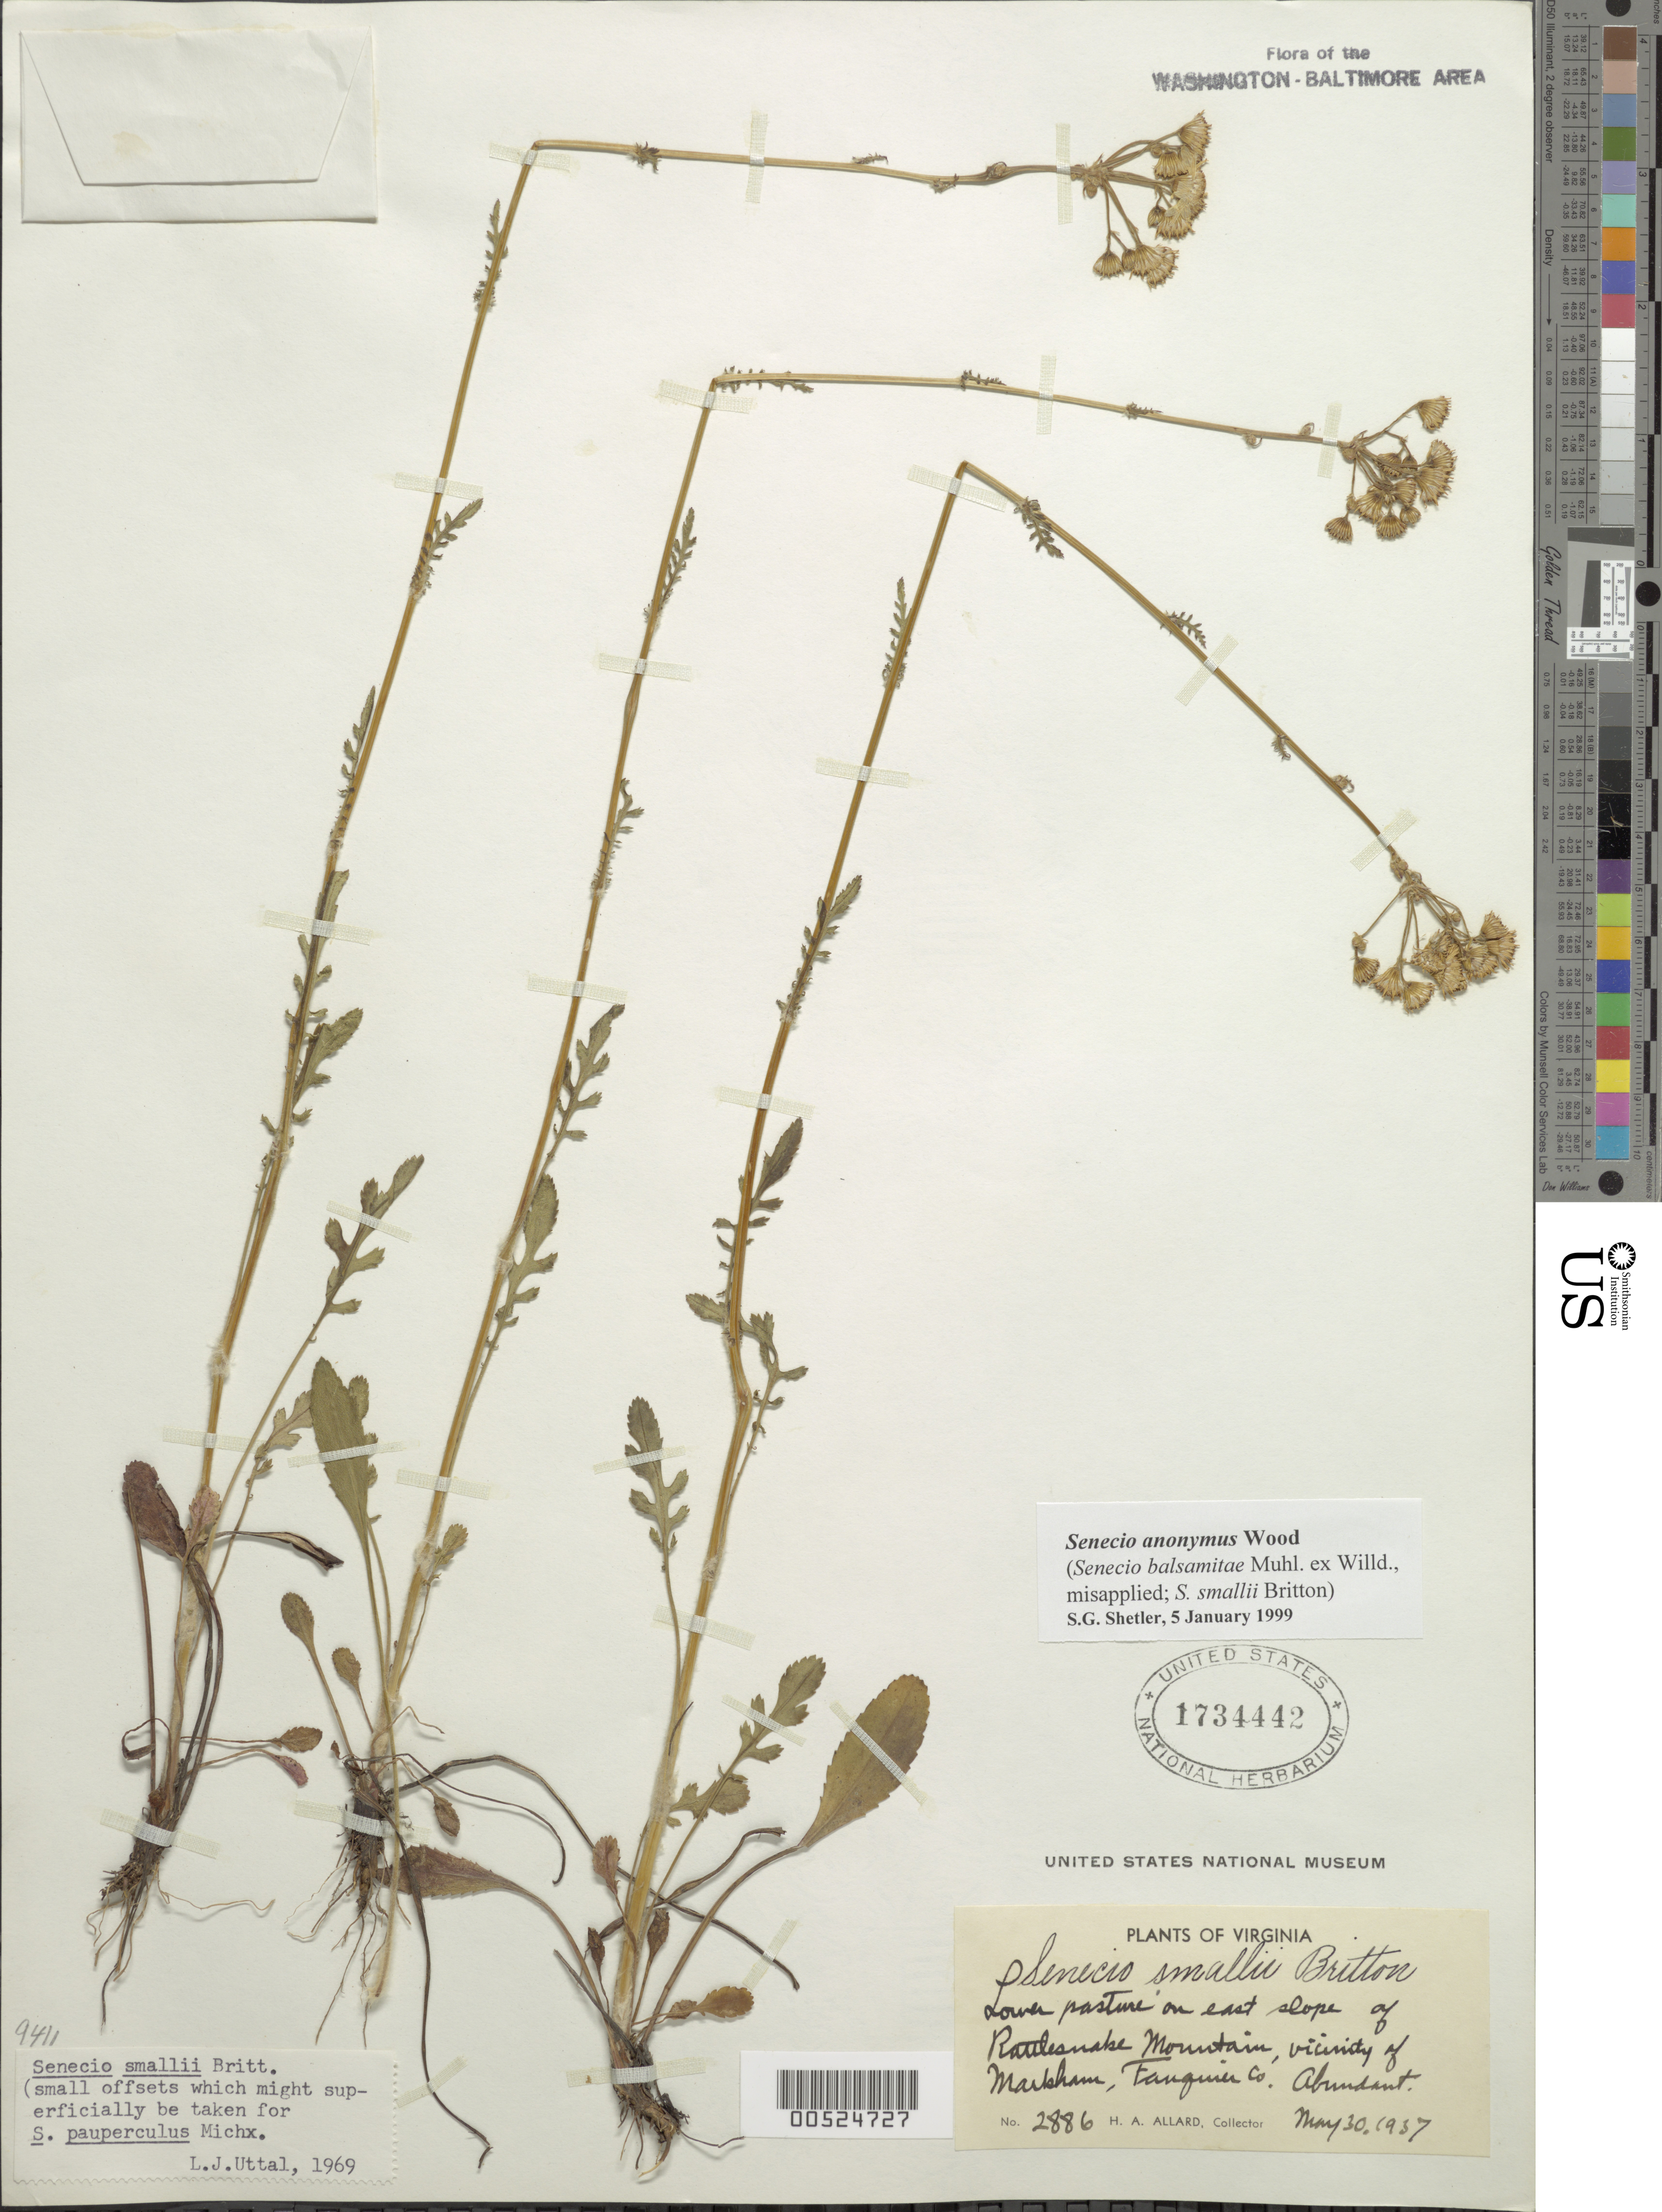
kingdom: Plantae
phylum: Tracheophyta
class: Magnoliopsida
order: Asterales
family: Asteraceae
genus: Packera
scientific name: Packera anonyma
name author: (Alph. Wood) W.A. Weber & Á. Löve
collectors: H. A. Allard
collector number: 2886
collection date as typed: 30 May 1937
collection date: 1937-05-30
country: United States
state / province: Virginia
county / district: Fauquier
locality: Rattlesnake Mountain, vicinity of Markham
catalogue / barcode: US 1734442